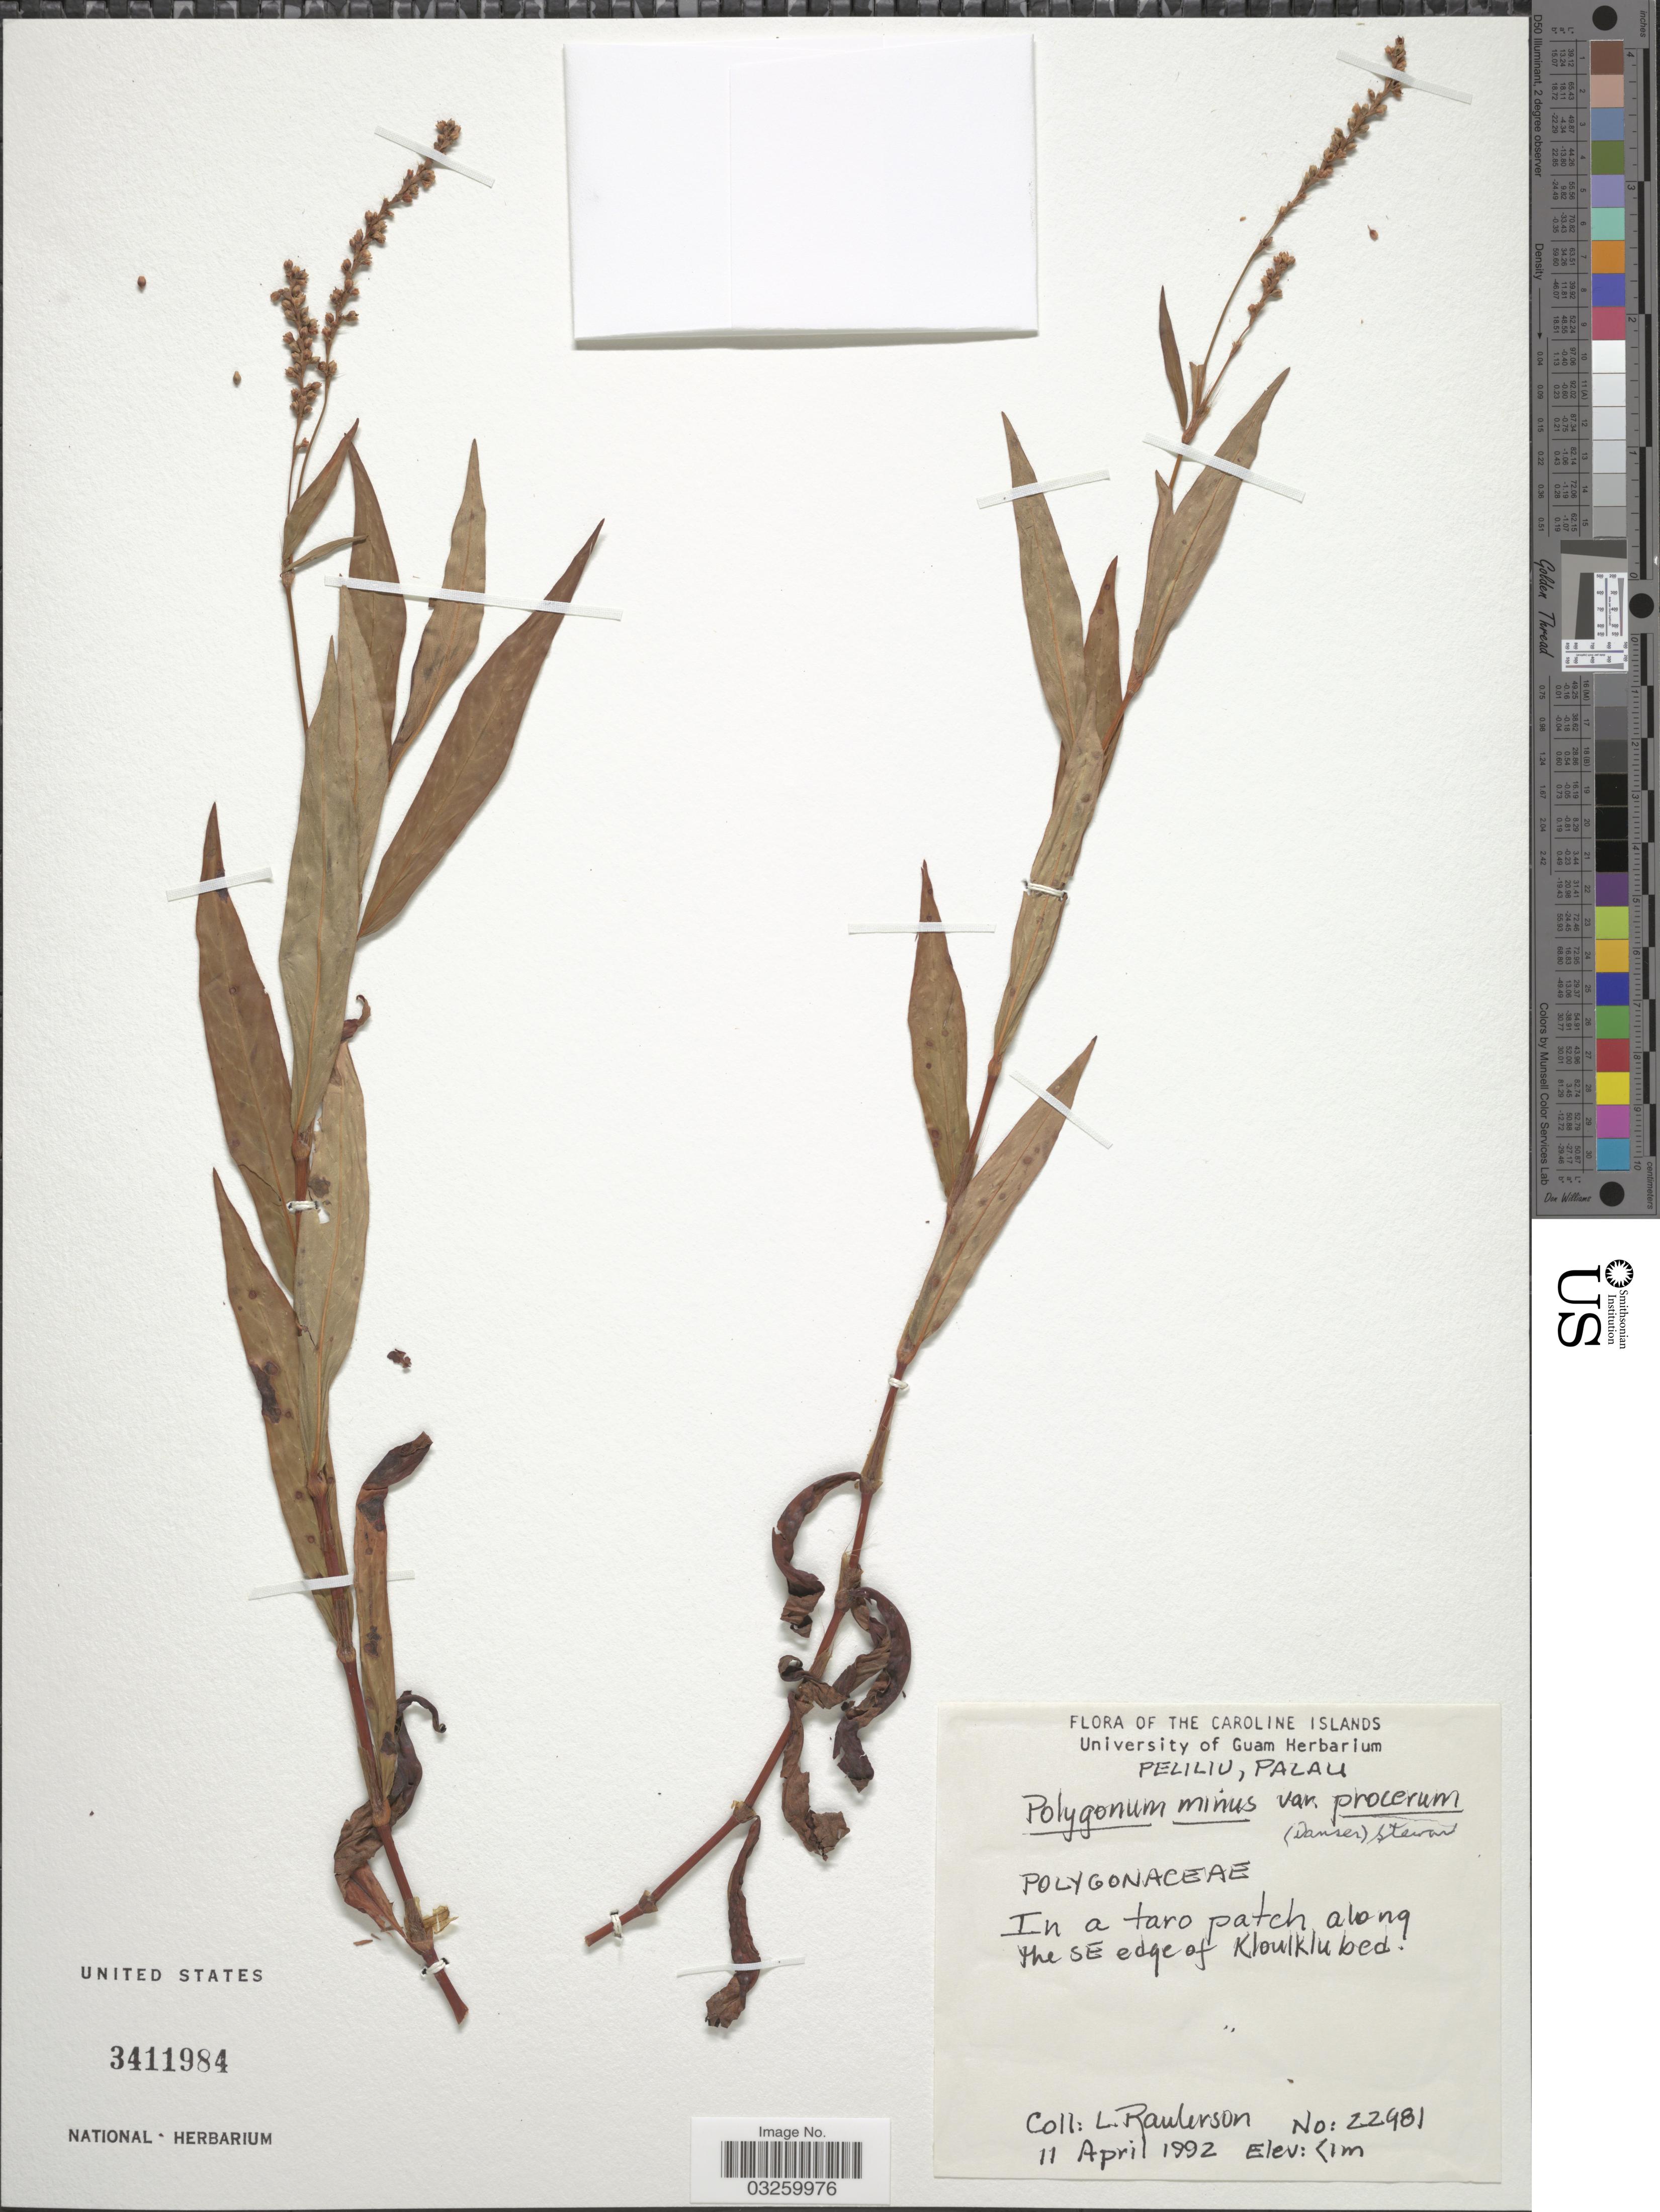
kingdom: Plantae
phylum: Tracheophyta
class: Magnoliopsida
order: Caryophyllales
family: Polygonaceae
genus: Persicaria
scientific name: Persicaria minor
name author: (Huds.) Opiz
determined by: Wagner, W. L., (BOT), Smithsonian Institution - National Museum of Natural History (UNITED STATES)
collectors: L. Raulerson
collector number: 22981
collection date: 1992-04-11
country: Palau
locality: The Caroline Islands. In a taro patch along the SE edge of Kloulklubed.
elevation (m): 1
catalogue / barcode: US 3411984